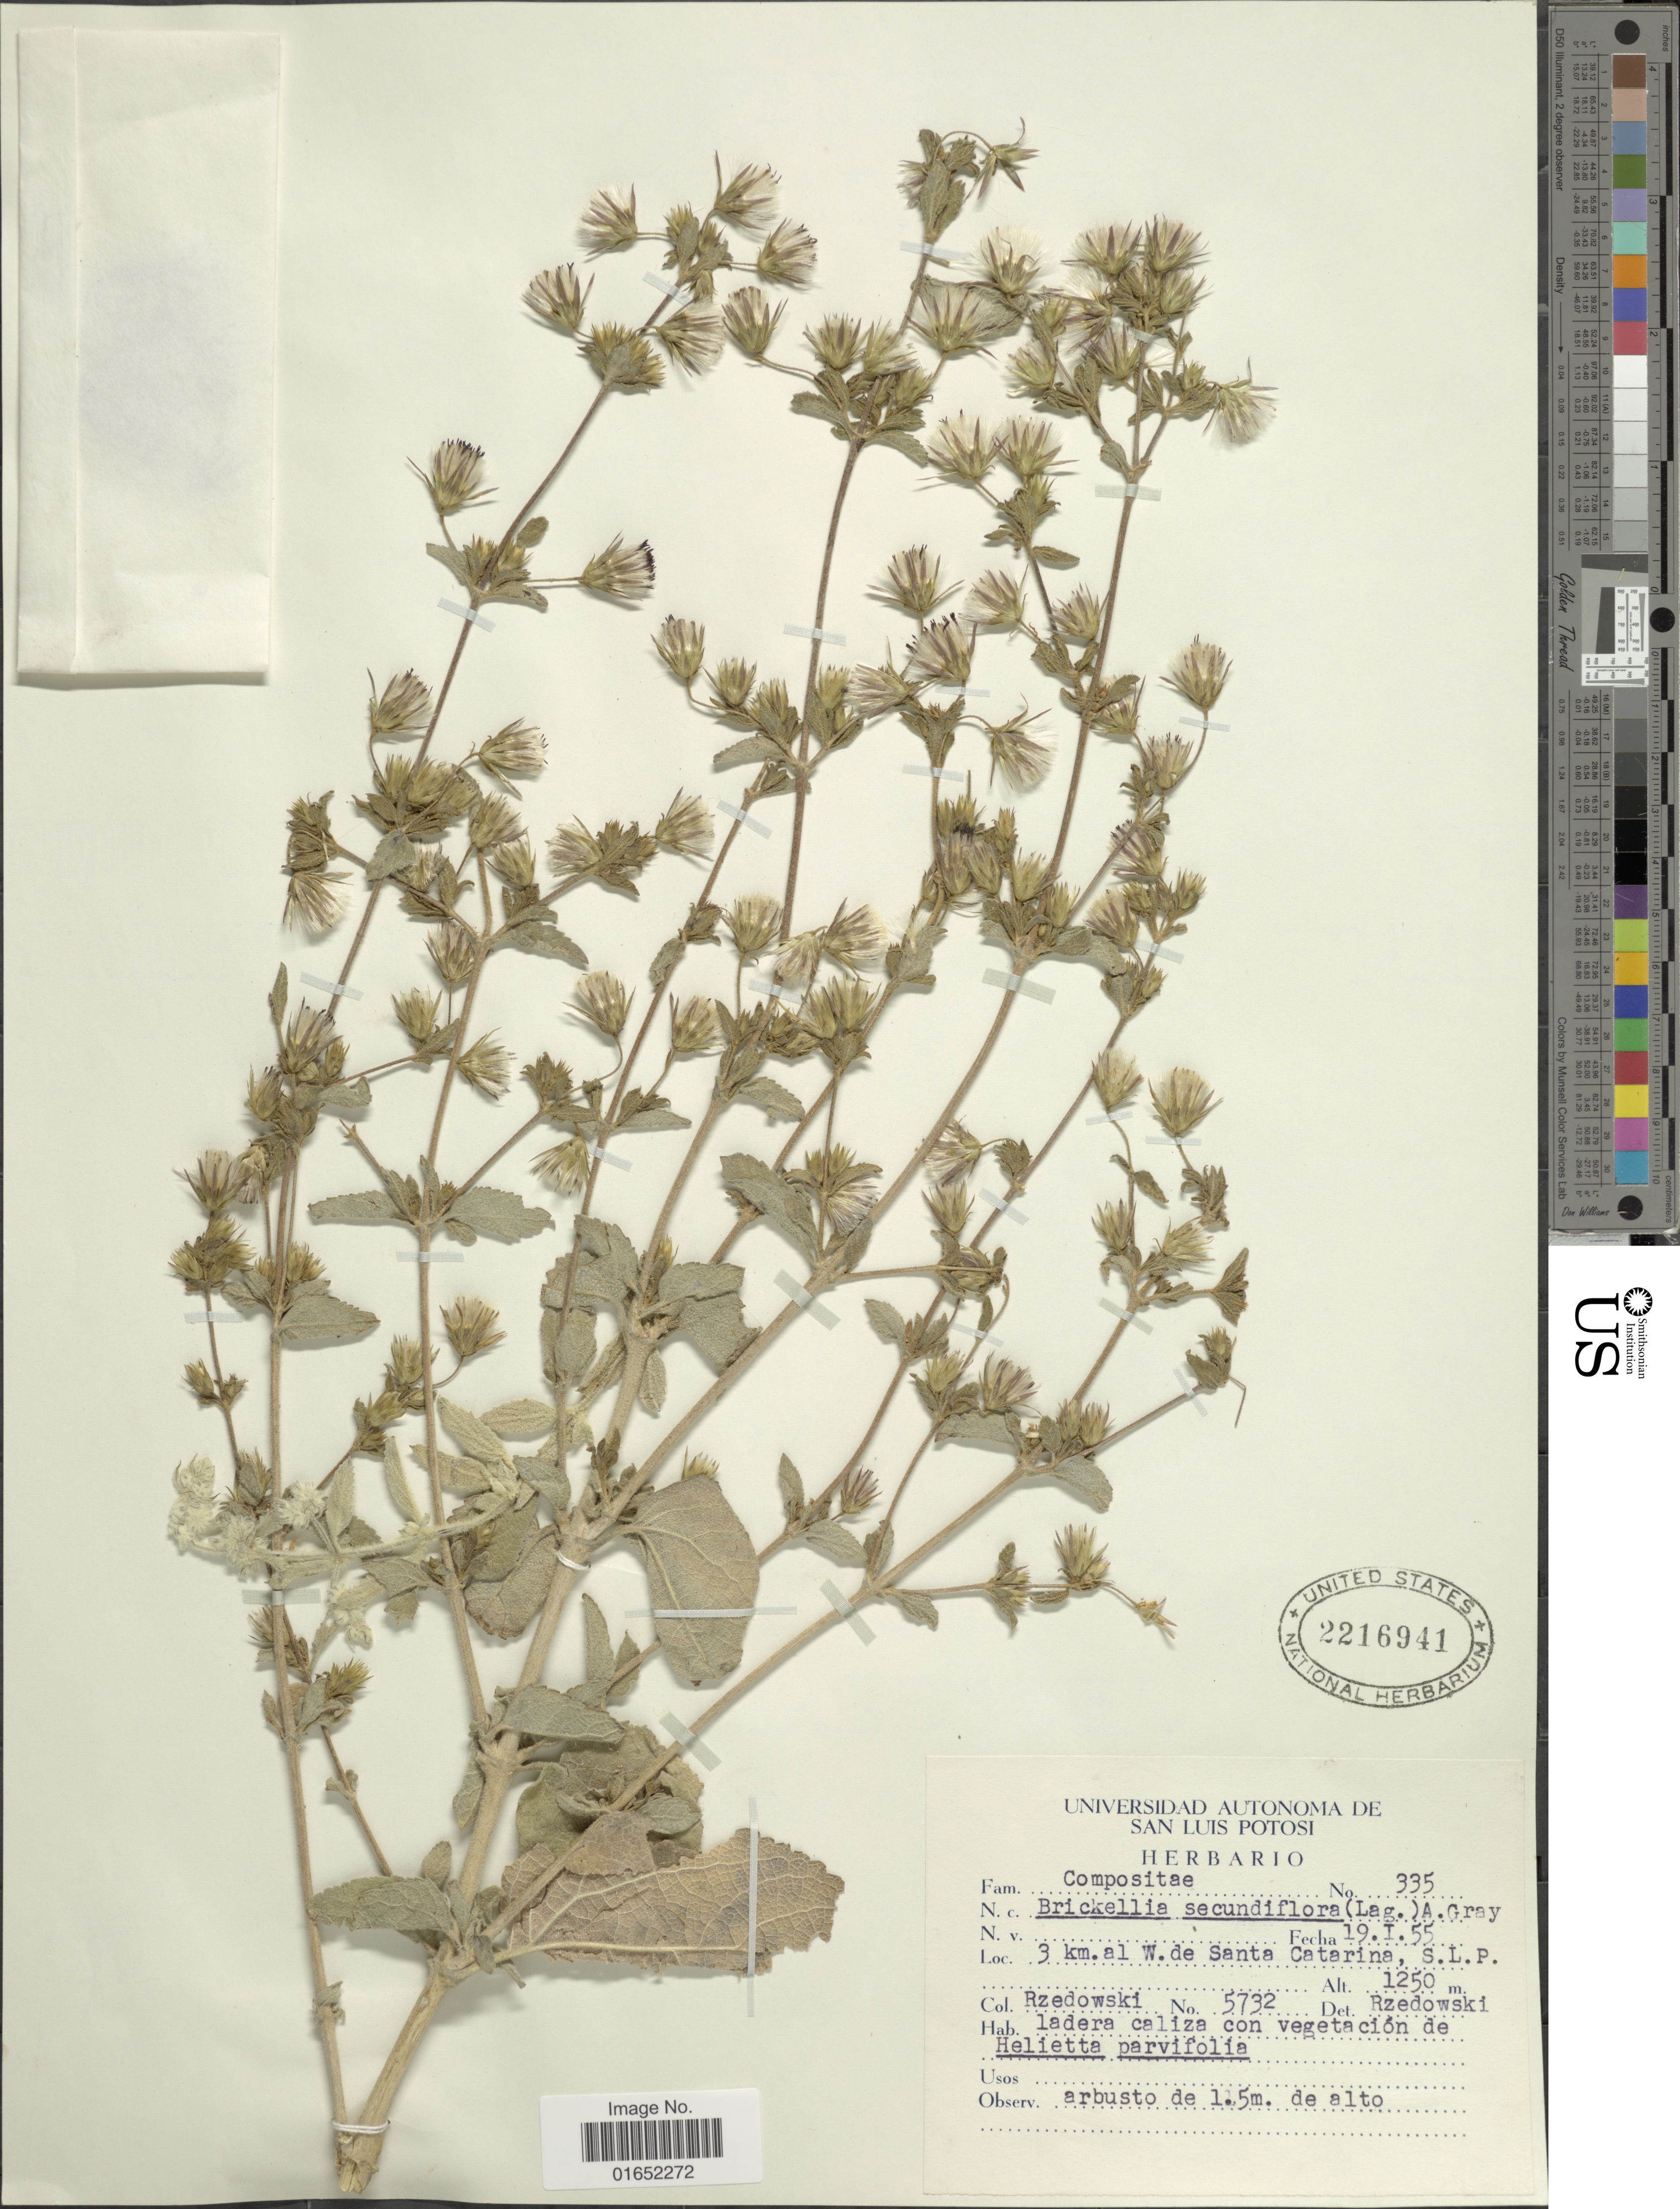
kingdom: Plantae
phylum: Tracheophyta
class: Magnoliopsida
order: Asterales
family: Asteraceae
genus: Brickellia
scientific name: Brickellia secundiflora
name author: (Lag.) A. Gray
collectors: Rzedowski, --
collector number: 5732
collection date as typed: Transcribed d/m/y: 19/1/55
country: Mexico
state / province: San Luis Potosí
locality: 3 km al W de Santa Catarina, S.L.P.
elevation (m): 1250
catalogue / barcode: US 2216941